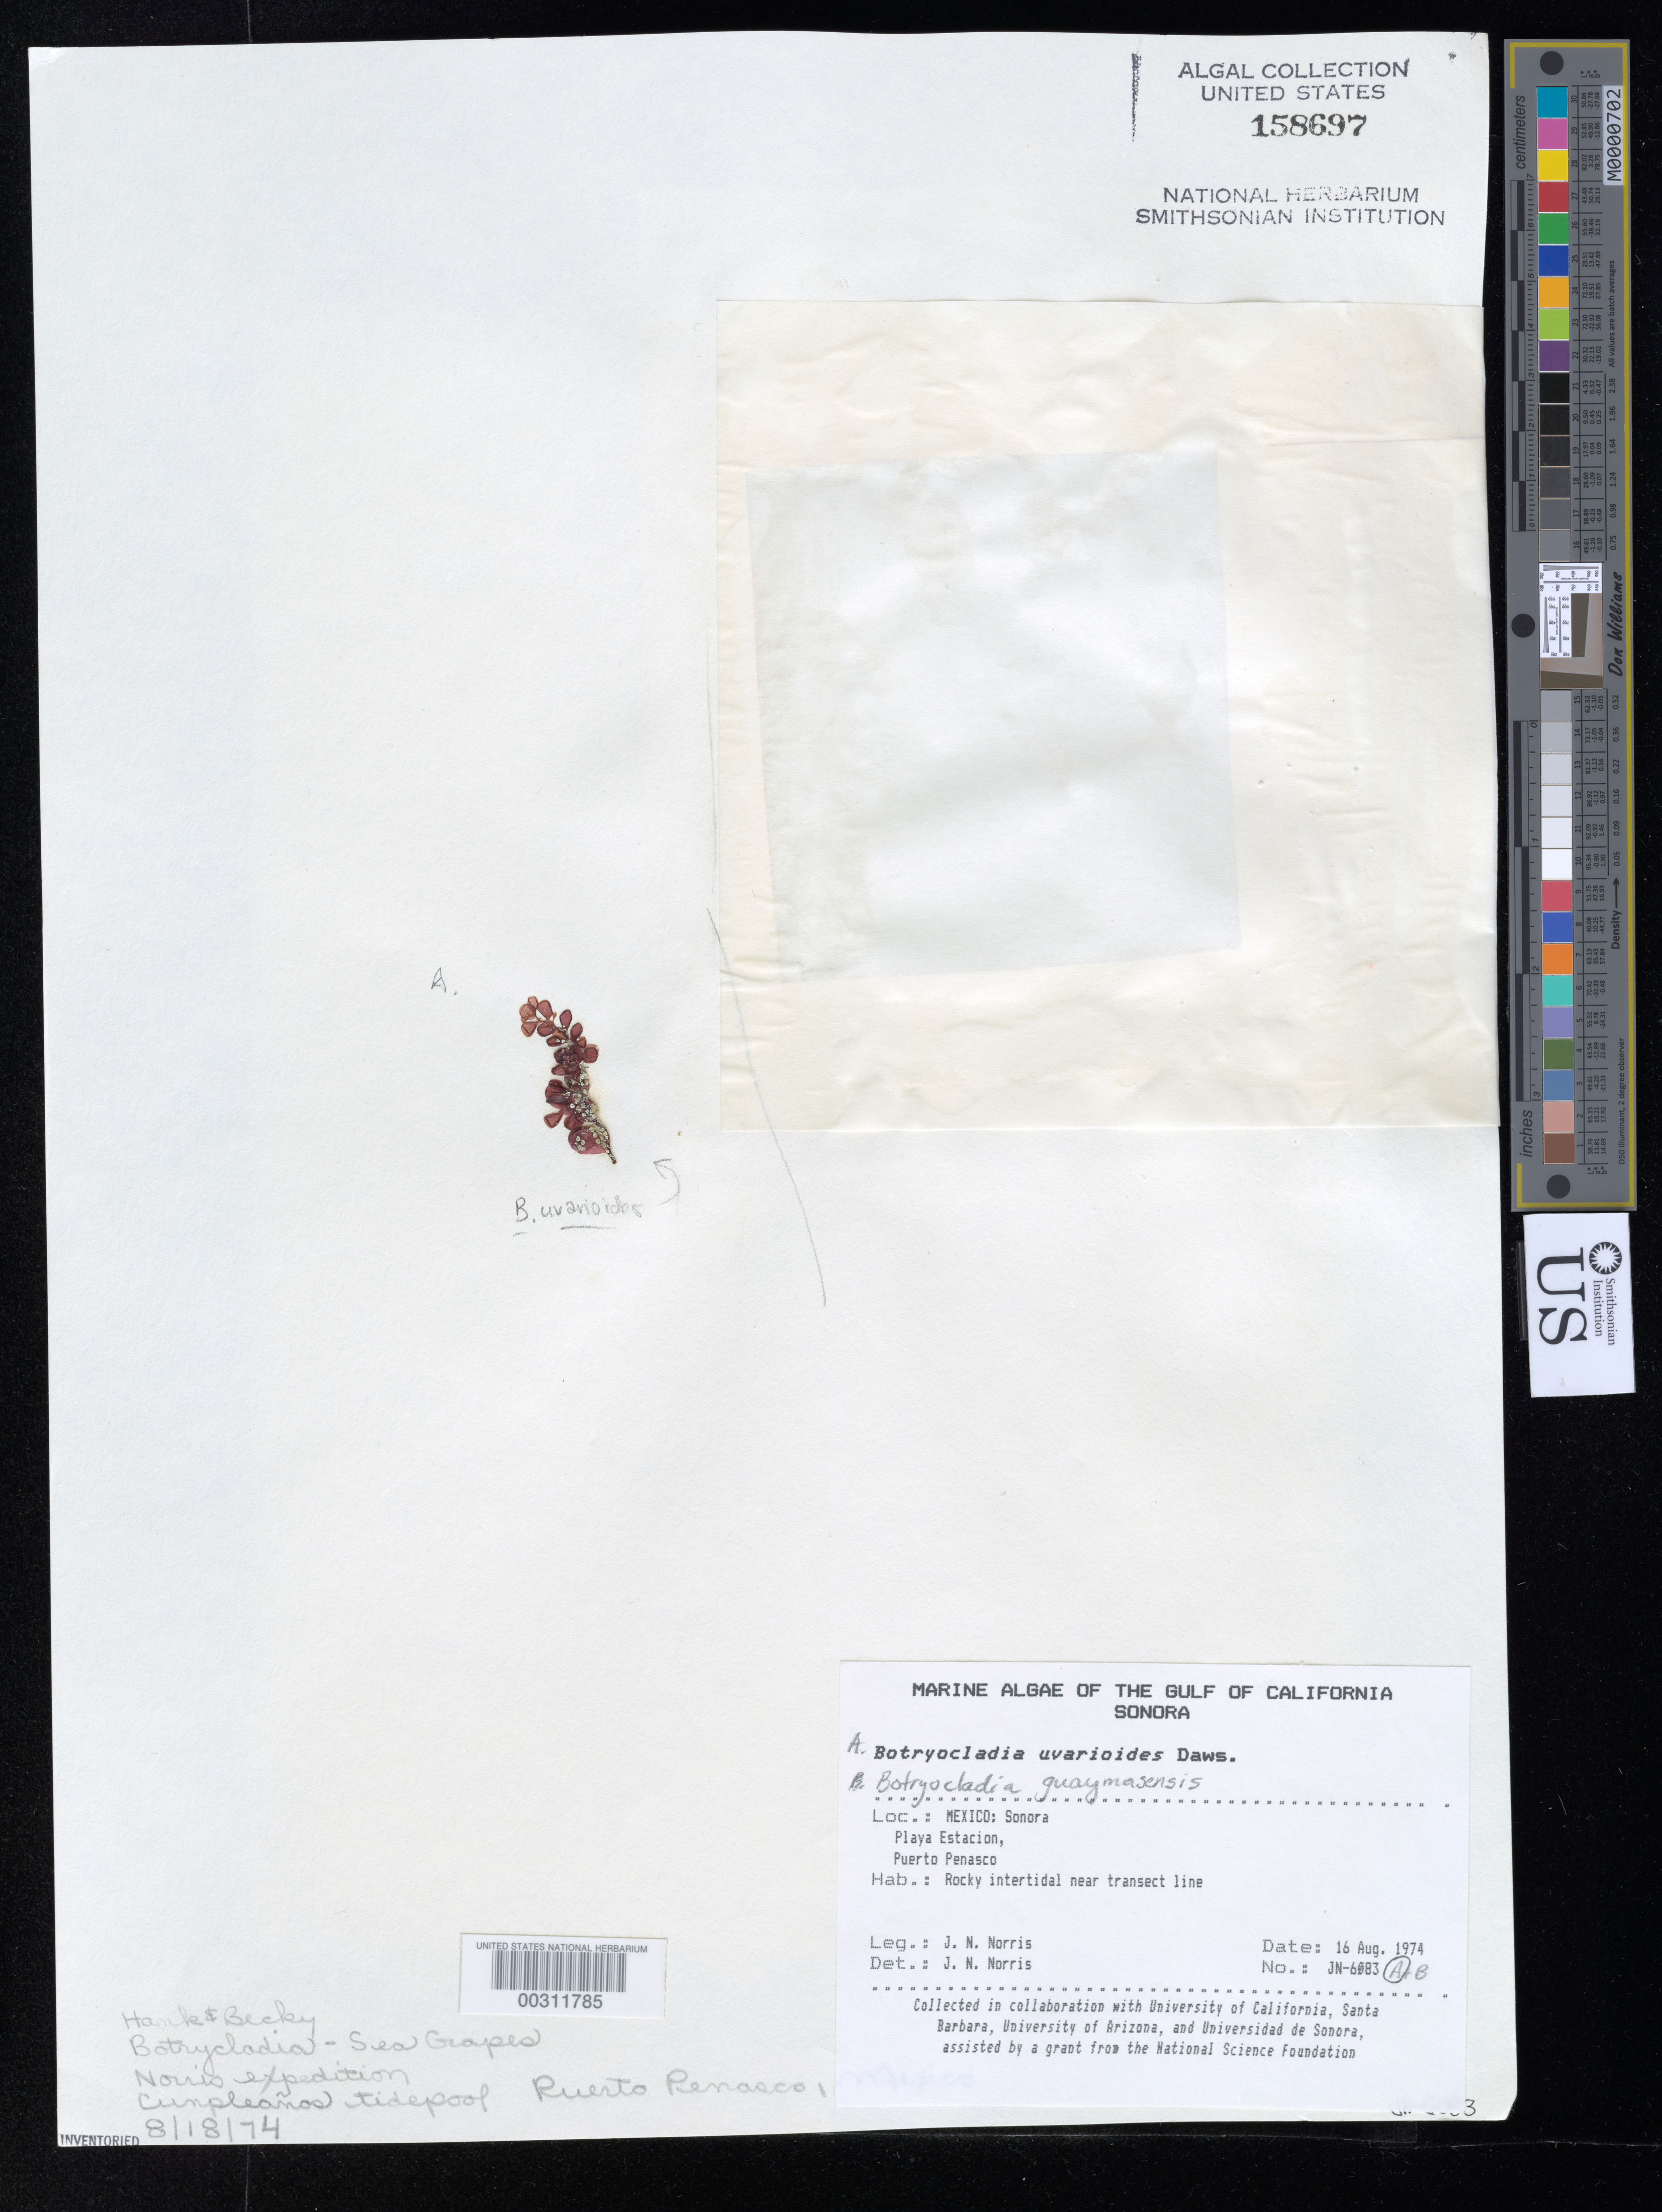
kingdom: Plantae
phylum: Rhodophyta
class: Florideophyceae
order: Rhodymeniales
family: Rhodymeniaceae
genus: Botryocladia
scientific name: Botryocladia uvarioides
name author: E.Y. Dawson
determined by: Norris, James N.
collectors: J. N. Norris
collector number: JN-6083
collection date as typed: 16 Aug 1974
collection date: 1974-08-16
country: Mexico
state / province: Sonora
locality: Playa Estacion, Puerto Penasco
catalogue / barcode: US 158697